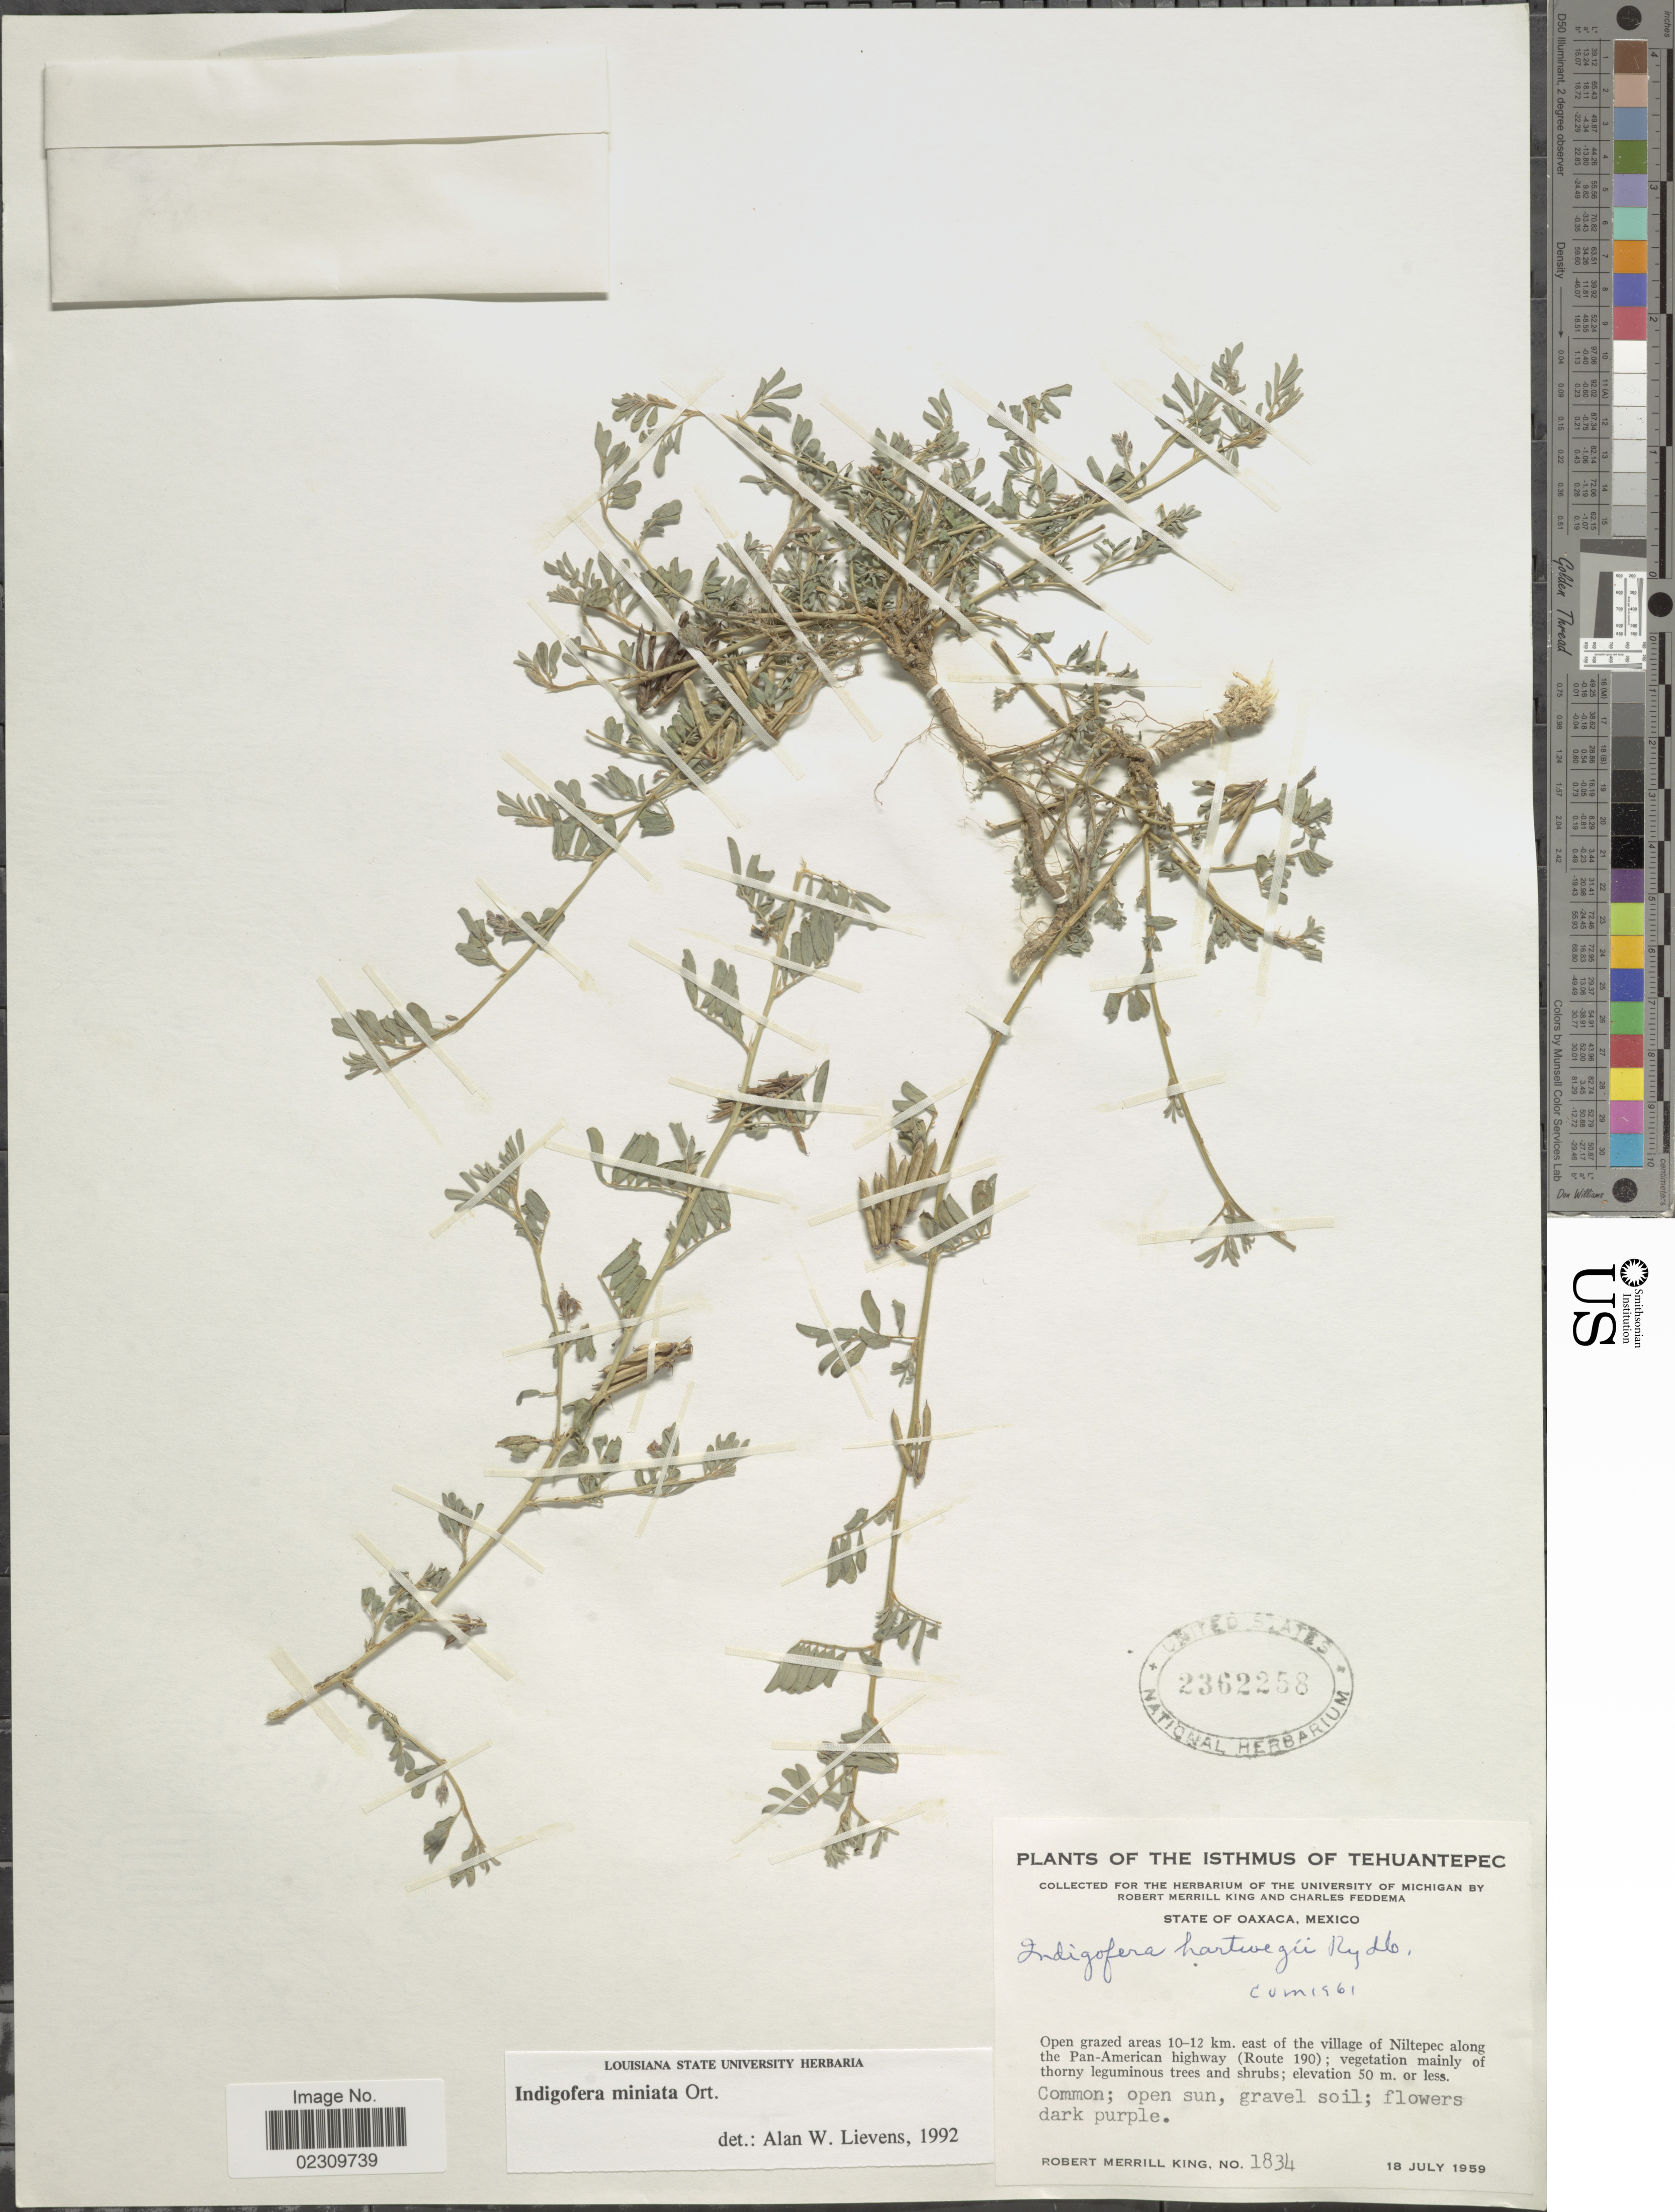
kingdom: Plantae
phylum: Tracheophyta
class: Magnoliopsida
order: Fabales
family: Fabaceae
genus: Indigofera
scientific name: Indigofera miniata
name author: Orteg.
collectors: R. M. King & C. Feddema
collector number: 1834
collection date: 1959-07-18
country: Mexico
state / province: Oaxaca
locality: Isthmus of Tehuantepec, Open grazed areas 10-12 km. east of the village of Niltepec along the Pan-American highway (Route 190)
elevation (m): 50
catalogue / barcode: US 2362258